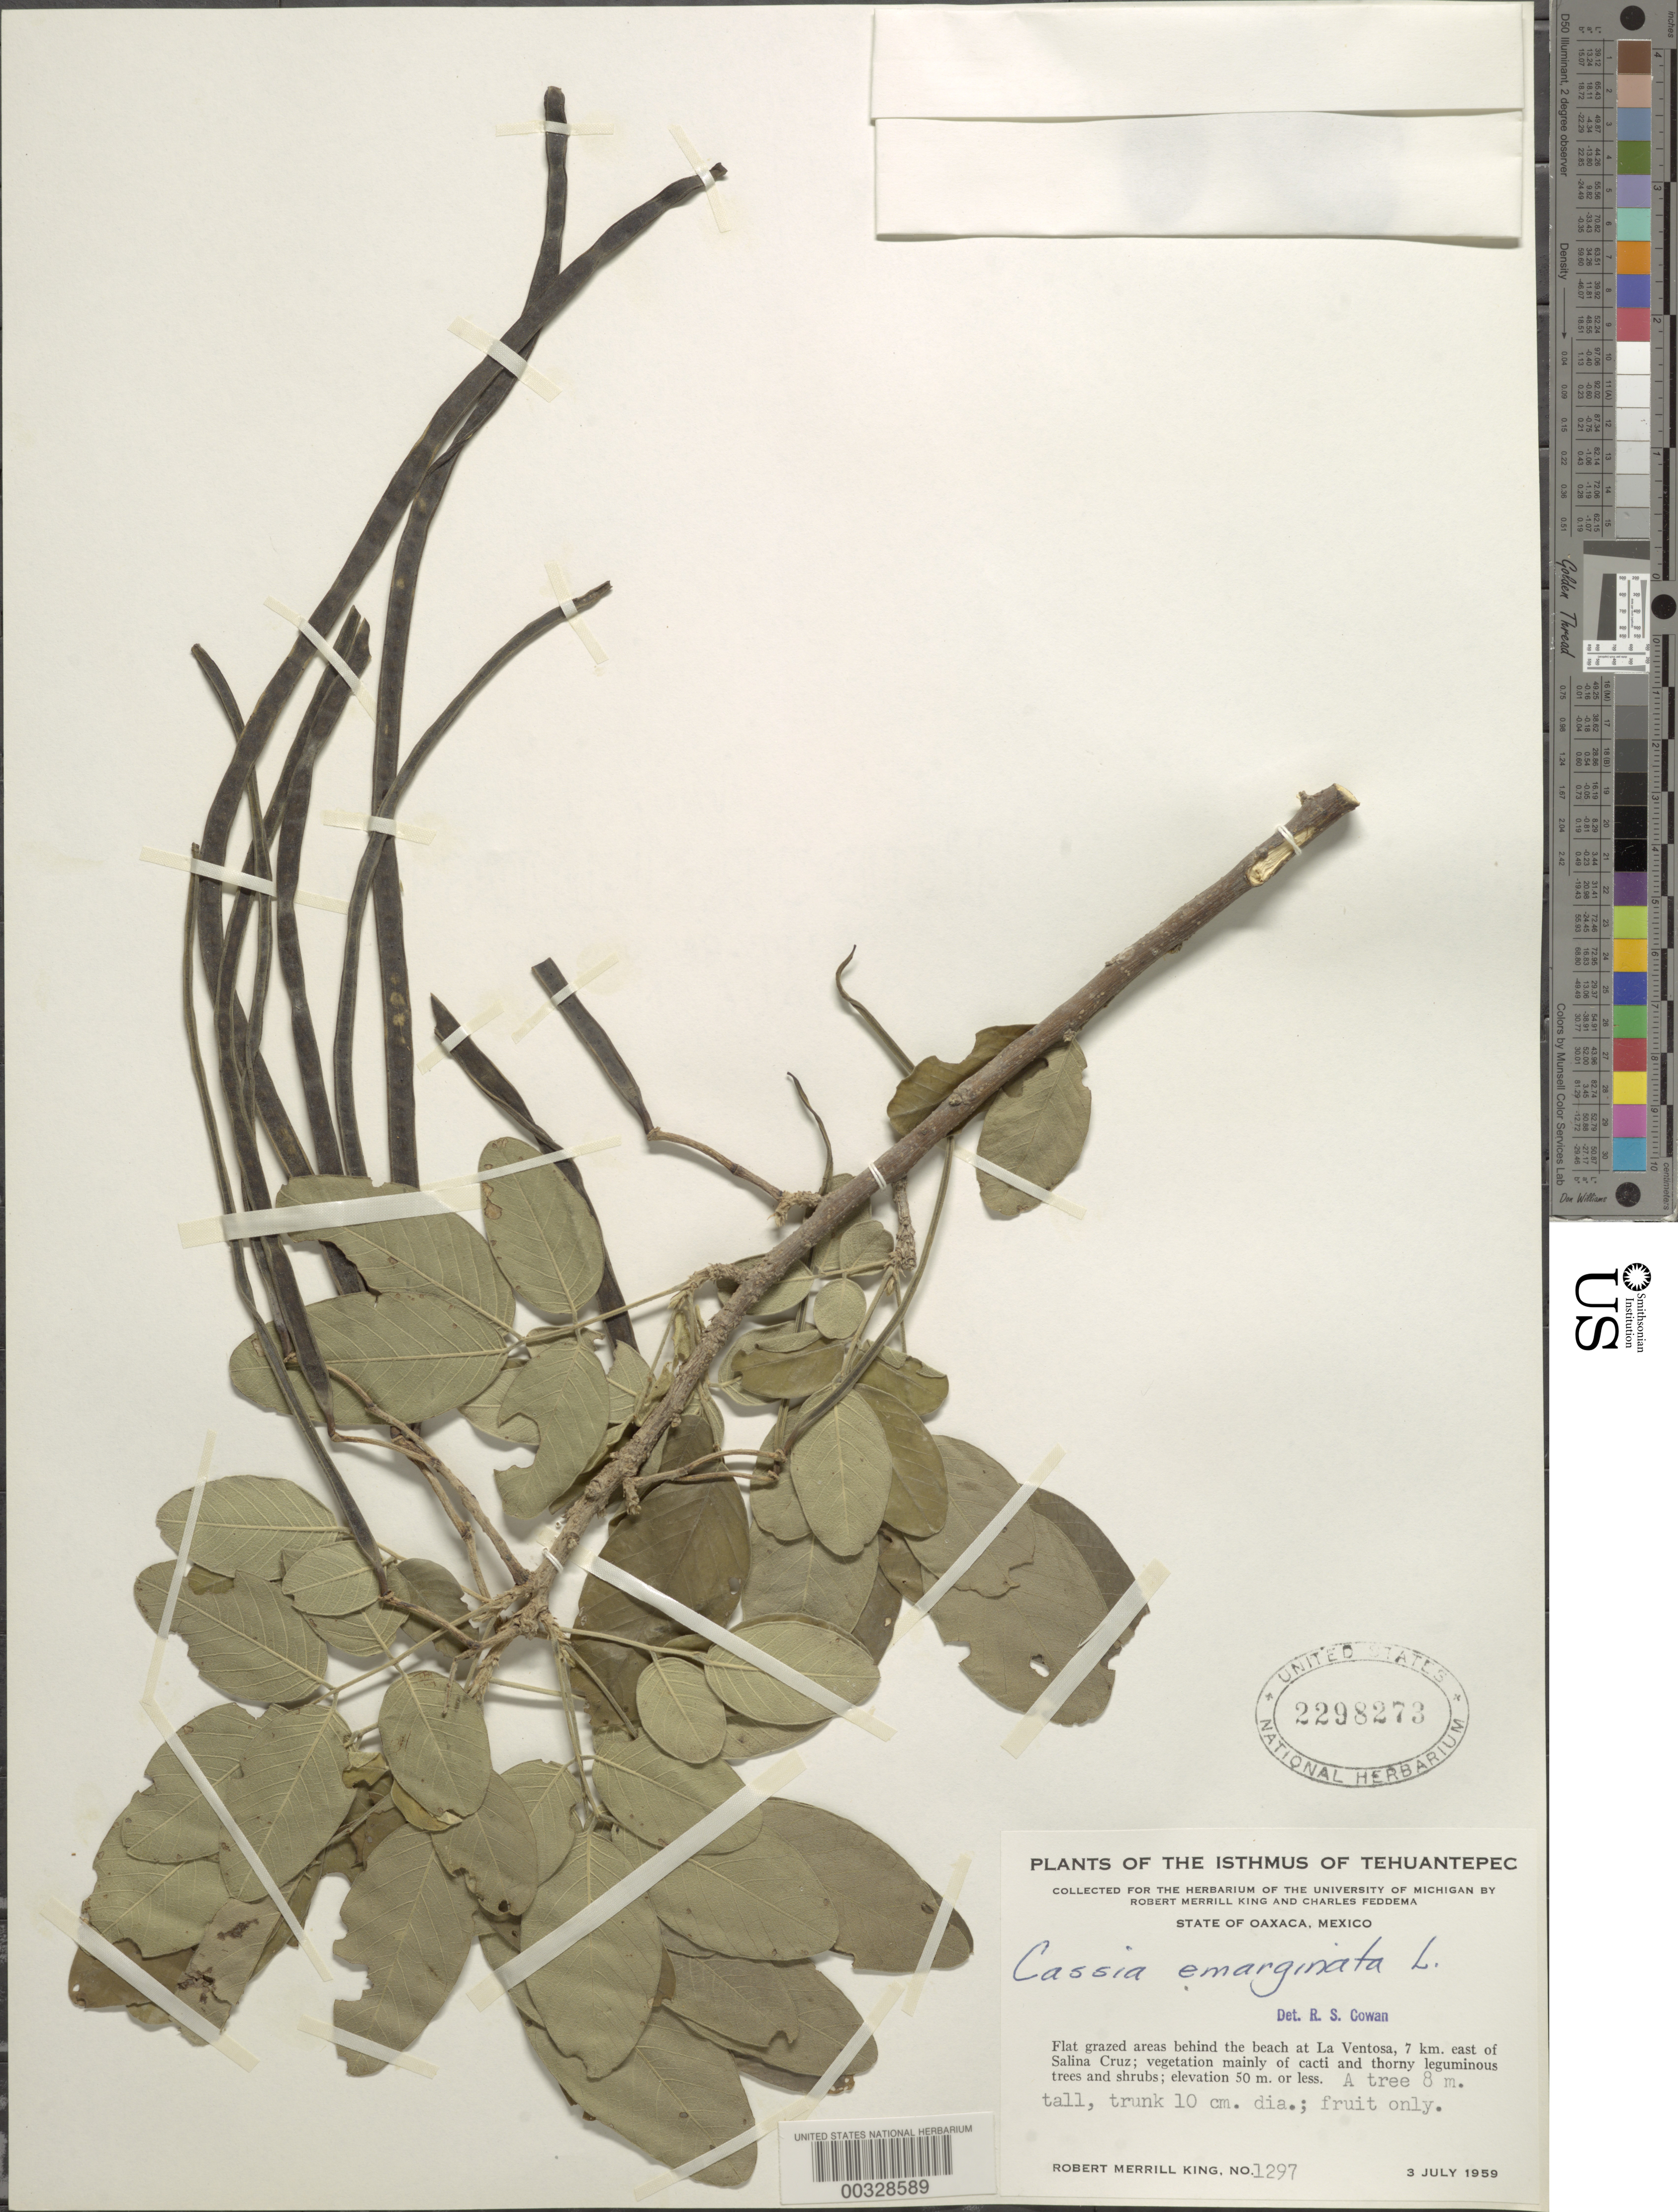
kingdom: Plantae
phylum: Tracheophyta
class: Magnoliopsida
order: Fabales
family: Fabaceae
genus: Senna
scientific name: Senna emarginata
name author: L.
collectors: R. M. King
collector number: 1297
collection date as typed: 03 Jul 1959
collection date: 1959-07-03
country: Mexico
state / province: Oaxaca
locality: Behind the beach at la ventosa, 7 km E of salina cruz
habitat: Flat grazed areas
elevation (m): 50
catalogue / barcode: US 2298273